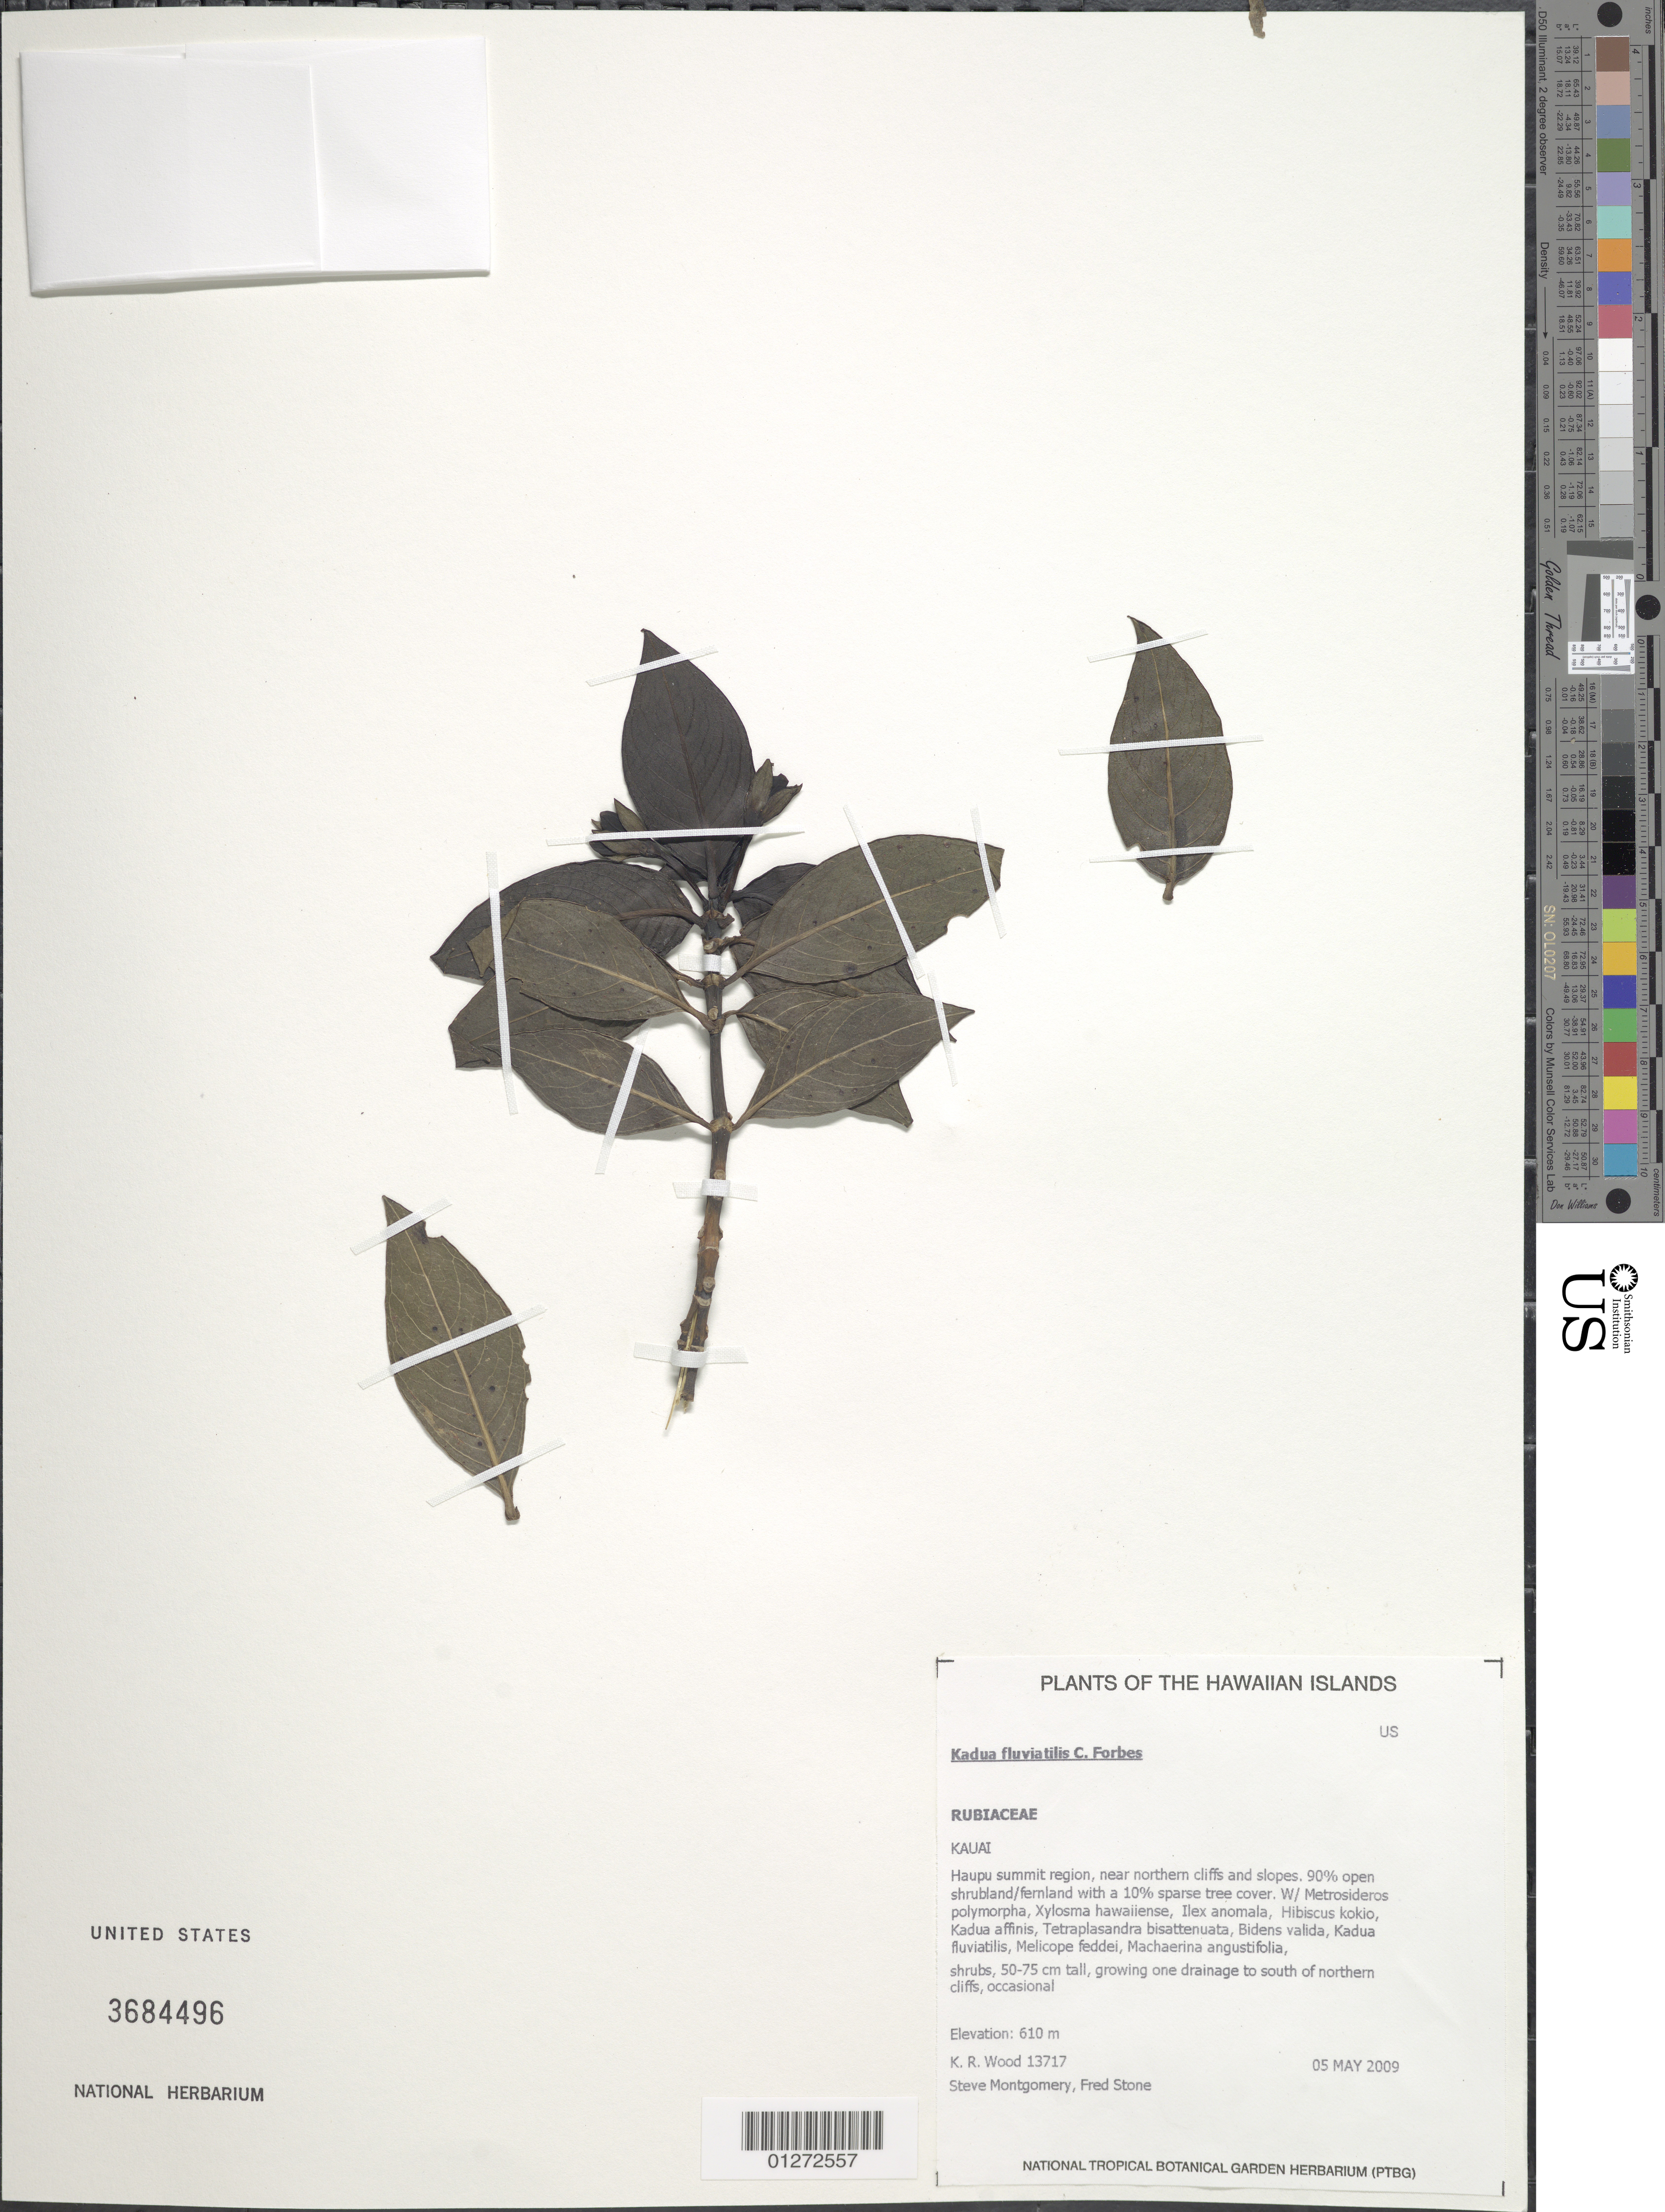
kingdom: Plantae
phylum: Tracheophyta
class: Magnoliopsida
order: Gentianales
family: Rubiaceae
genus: Kadua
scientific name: Kadua fluviatilis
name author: C.N. Forbes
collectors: K. R. Wood, S. Montgomery & F. Stone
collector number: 13717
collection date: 2009-05-05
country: United States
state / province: Hawaii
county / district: Kauai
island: Kaua'i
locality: Haupu summit region, near northern cliffs and slopes.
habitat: Shrubland/fernland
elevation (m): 610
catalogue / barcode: US 3684496